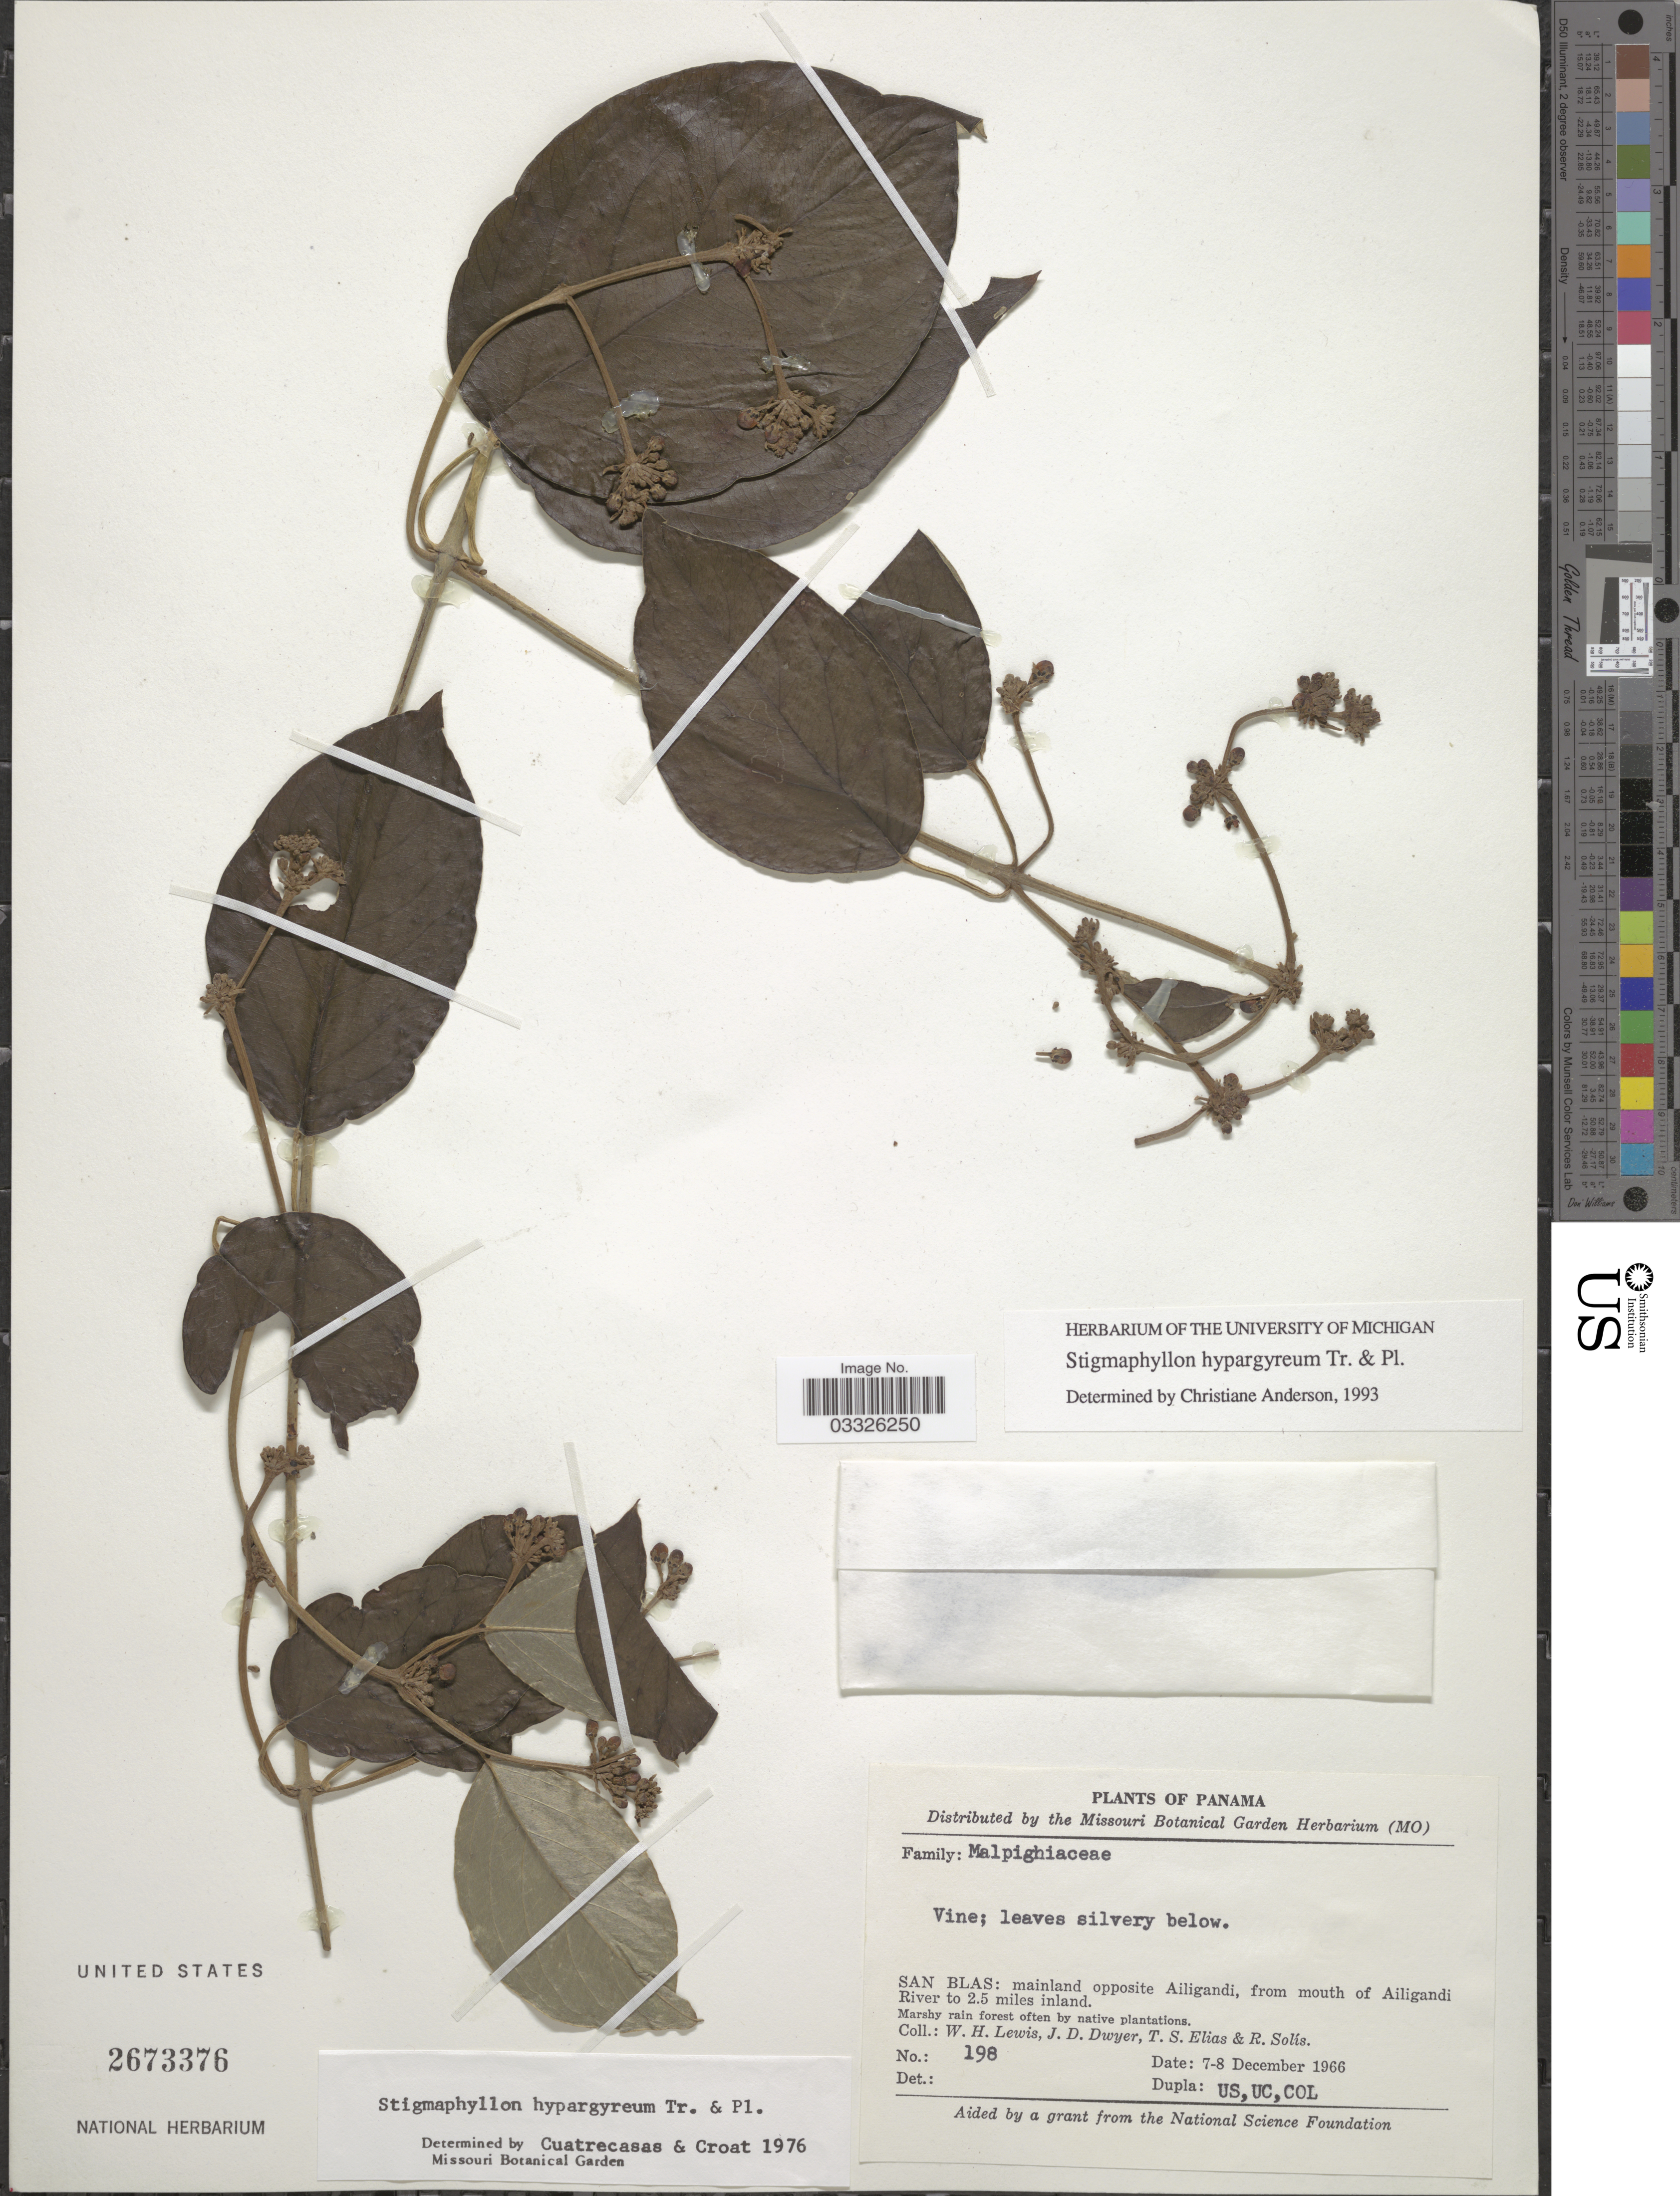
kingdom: Plantae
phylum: Tracheophyta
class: Magnoliopsida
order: Malpighiales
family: Malpighiaceae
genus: Stigmaphyllon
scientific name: Stigmaphyllon hypargyreum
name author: Triana & Planch.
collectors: W. H. Lewis, J. D. Dwyer, T. S. Elias & R. Solis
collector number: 198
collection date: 1966-12-07/1966-12-08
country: Panama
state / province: Kuna Yala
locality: San Blas: mainland opposite Ailigandi, from mouth of Ailigandi River to 2.5 miles inland.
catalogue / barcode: US 2673376